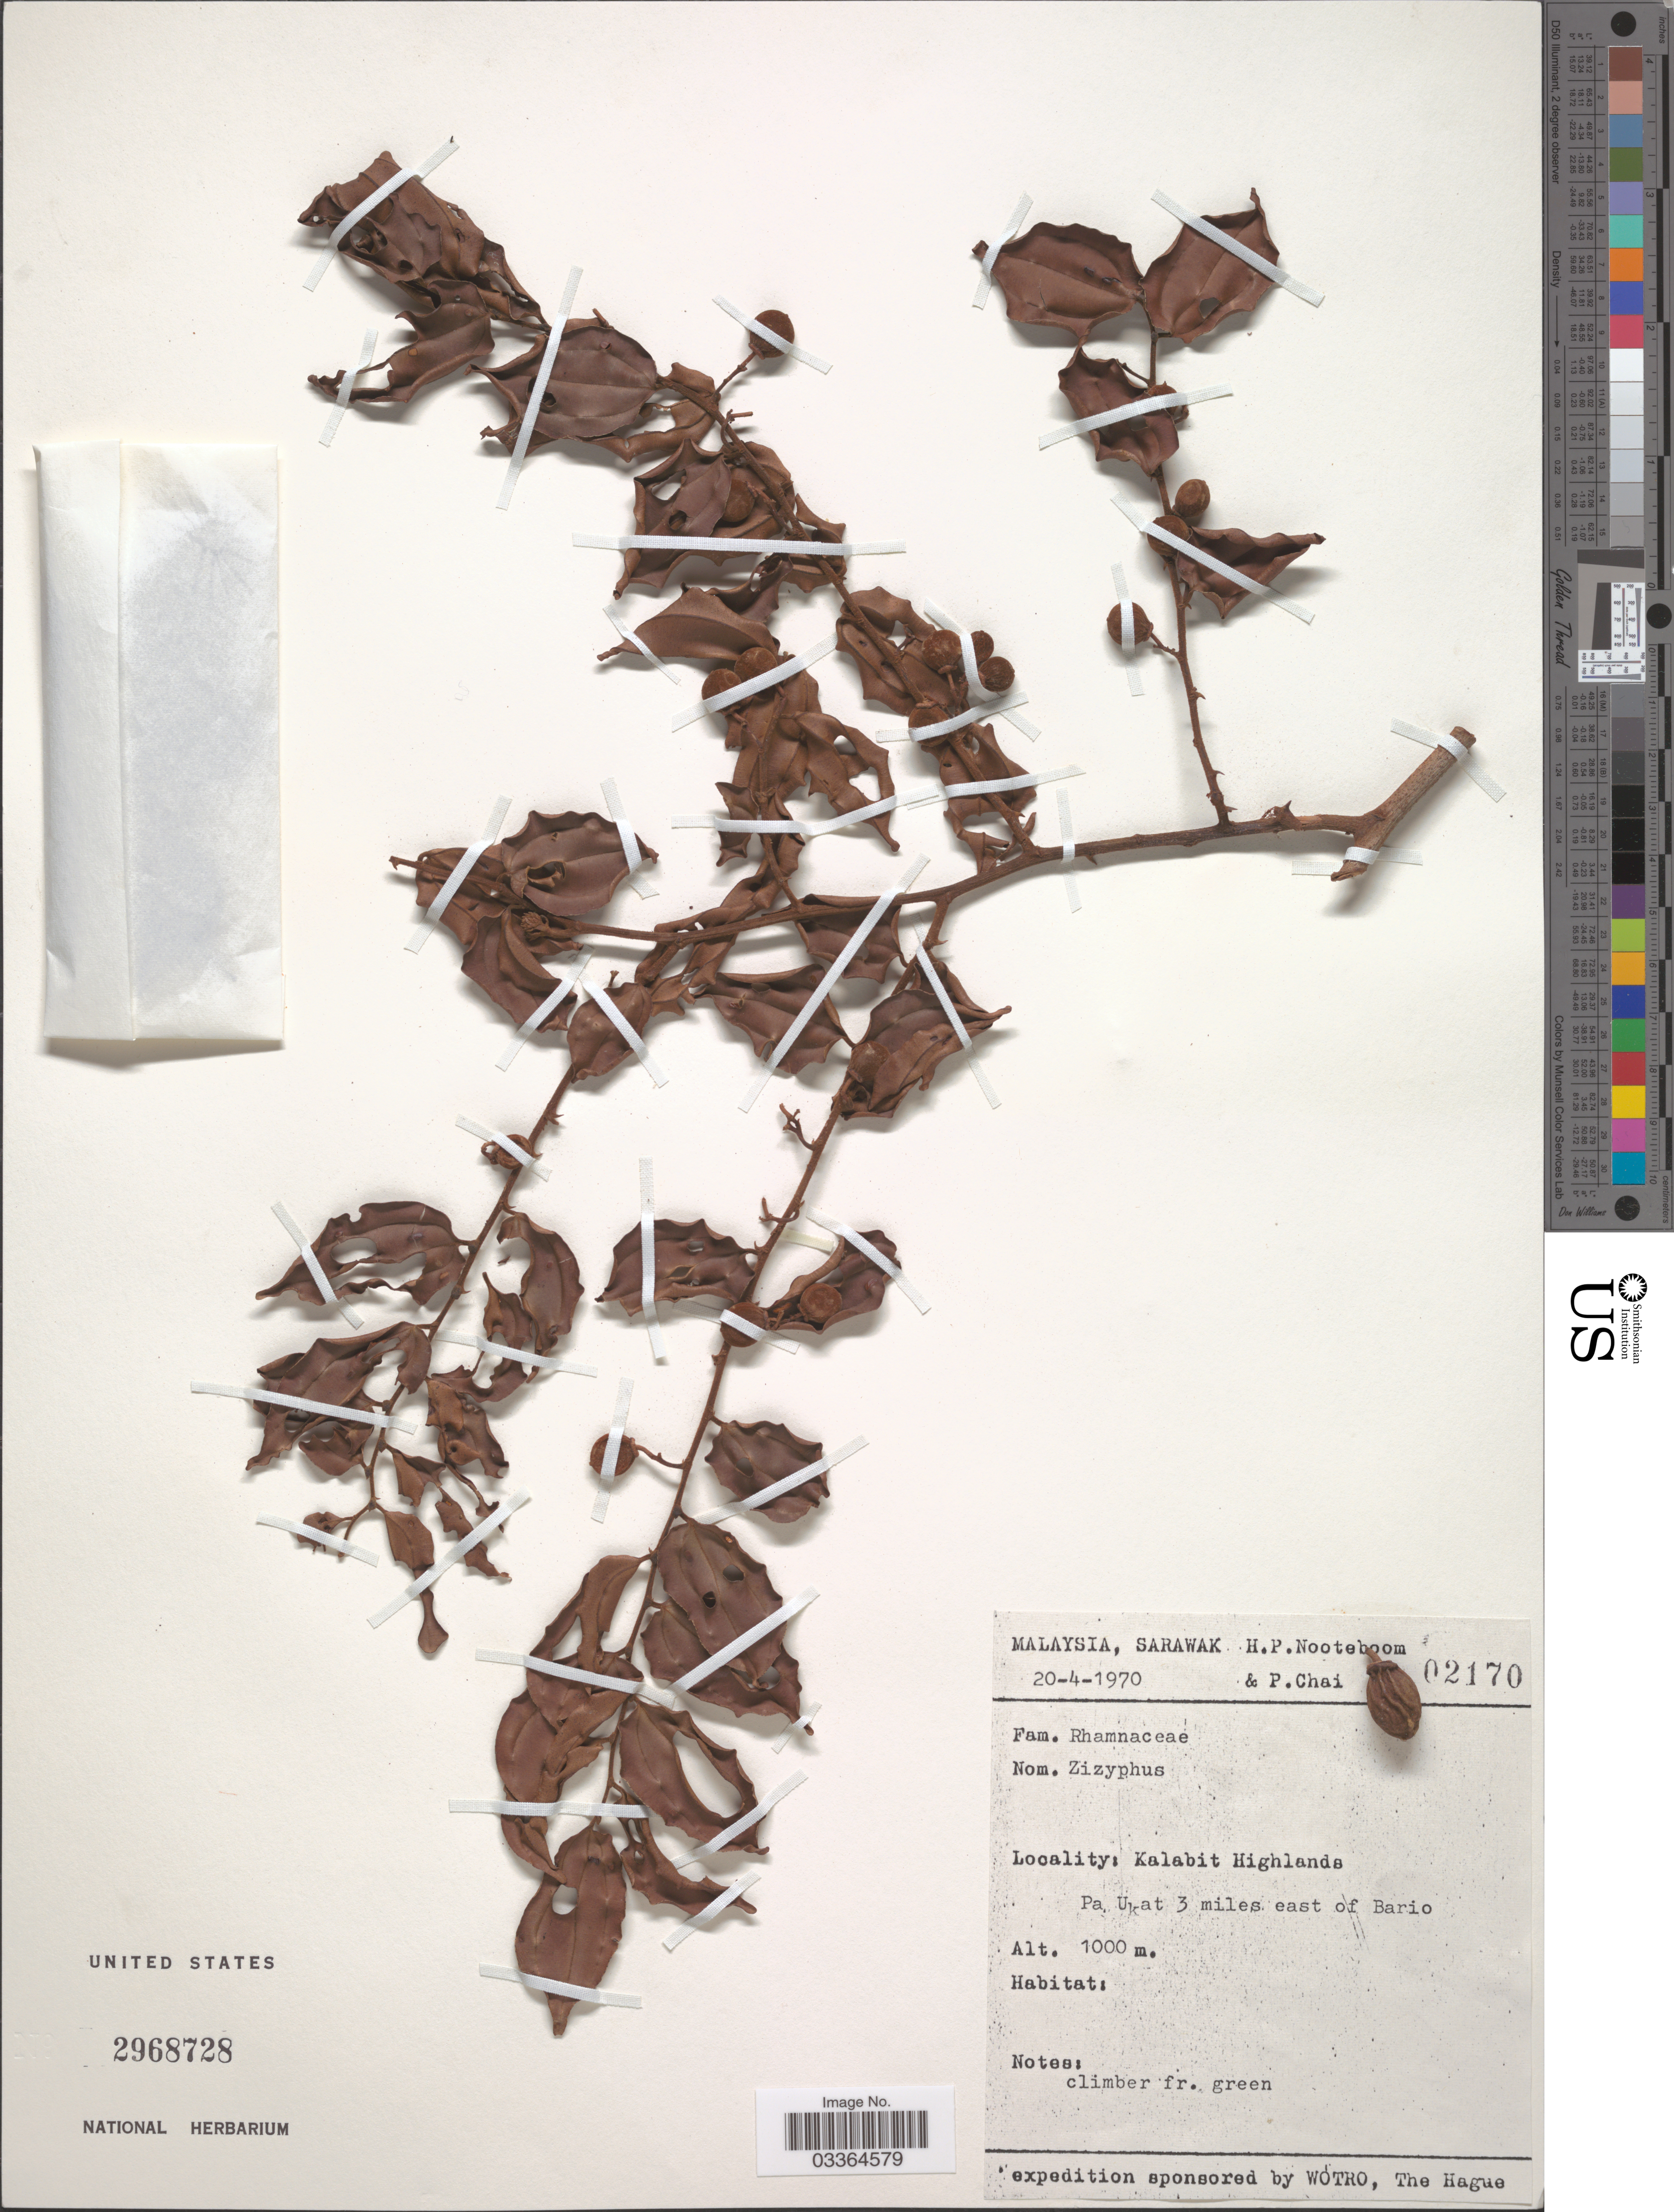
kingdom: Plantae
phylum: Tracheophyta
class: Magnoliopsida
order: Rosales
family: Rhamnaceae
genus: Ziziphus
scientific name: Ziziphus sp.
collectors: H. P. Nooteboom & P. Chai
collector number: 02170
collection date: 1970-04-20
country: Malaysia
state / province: Sarawak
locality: Kalabit Highlands. Pa Ukat 3 miles east of Bario.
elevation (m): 1000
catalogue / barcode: US 2968728